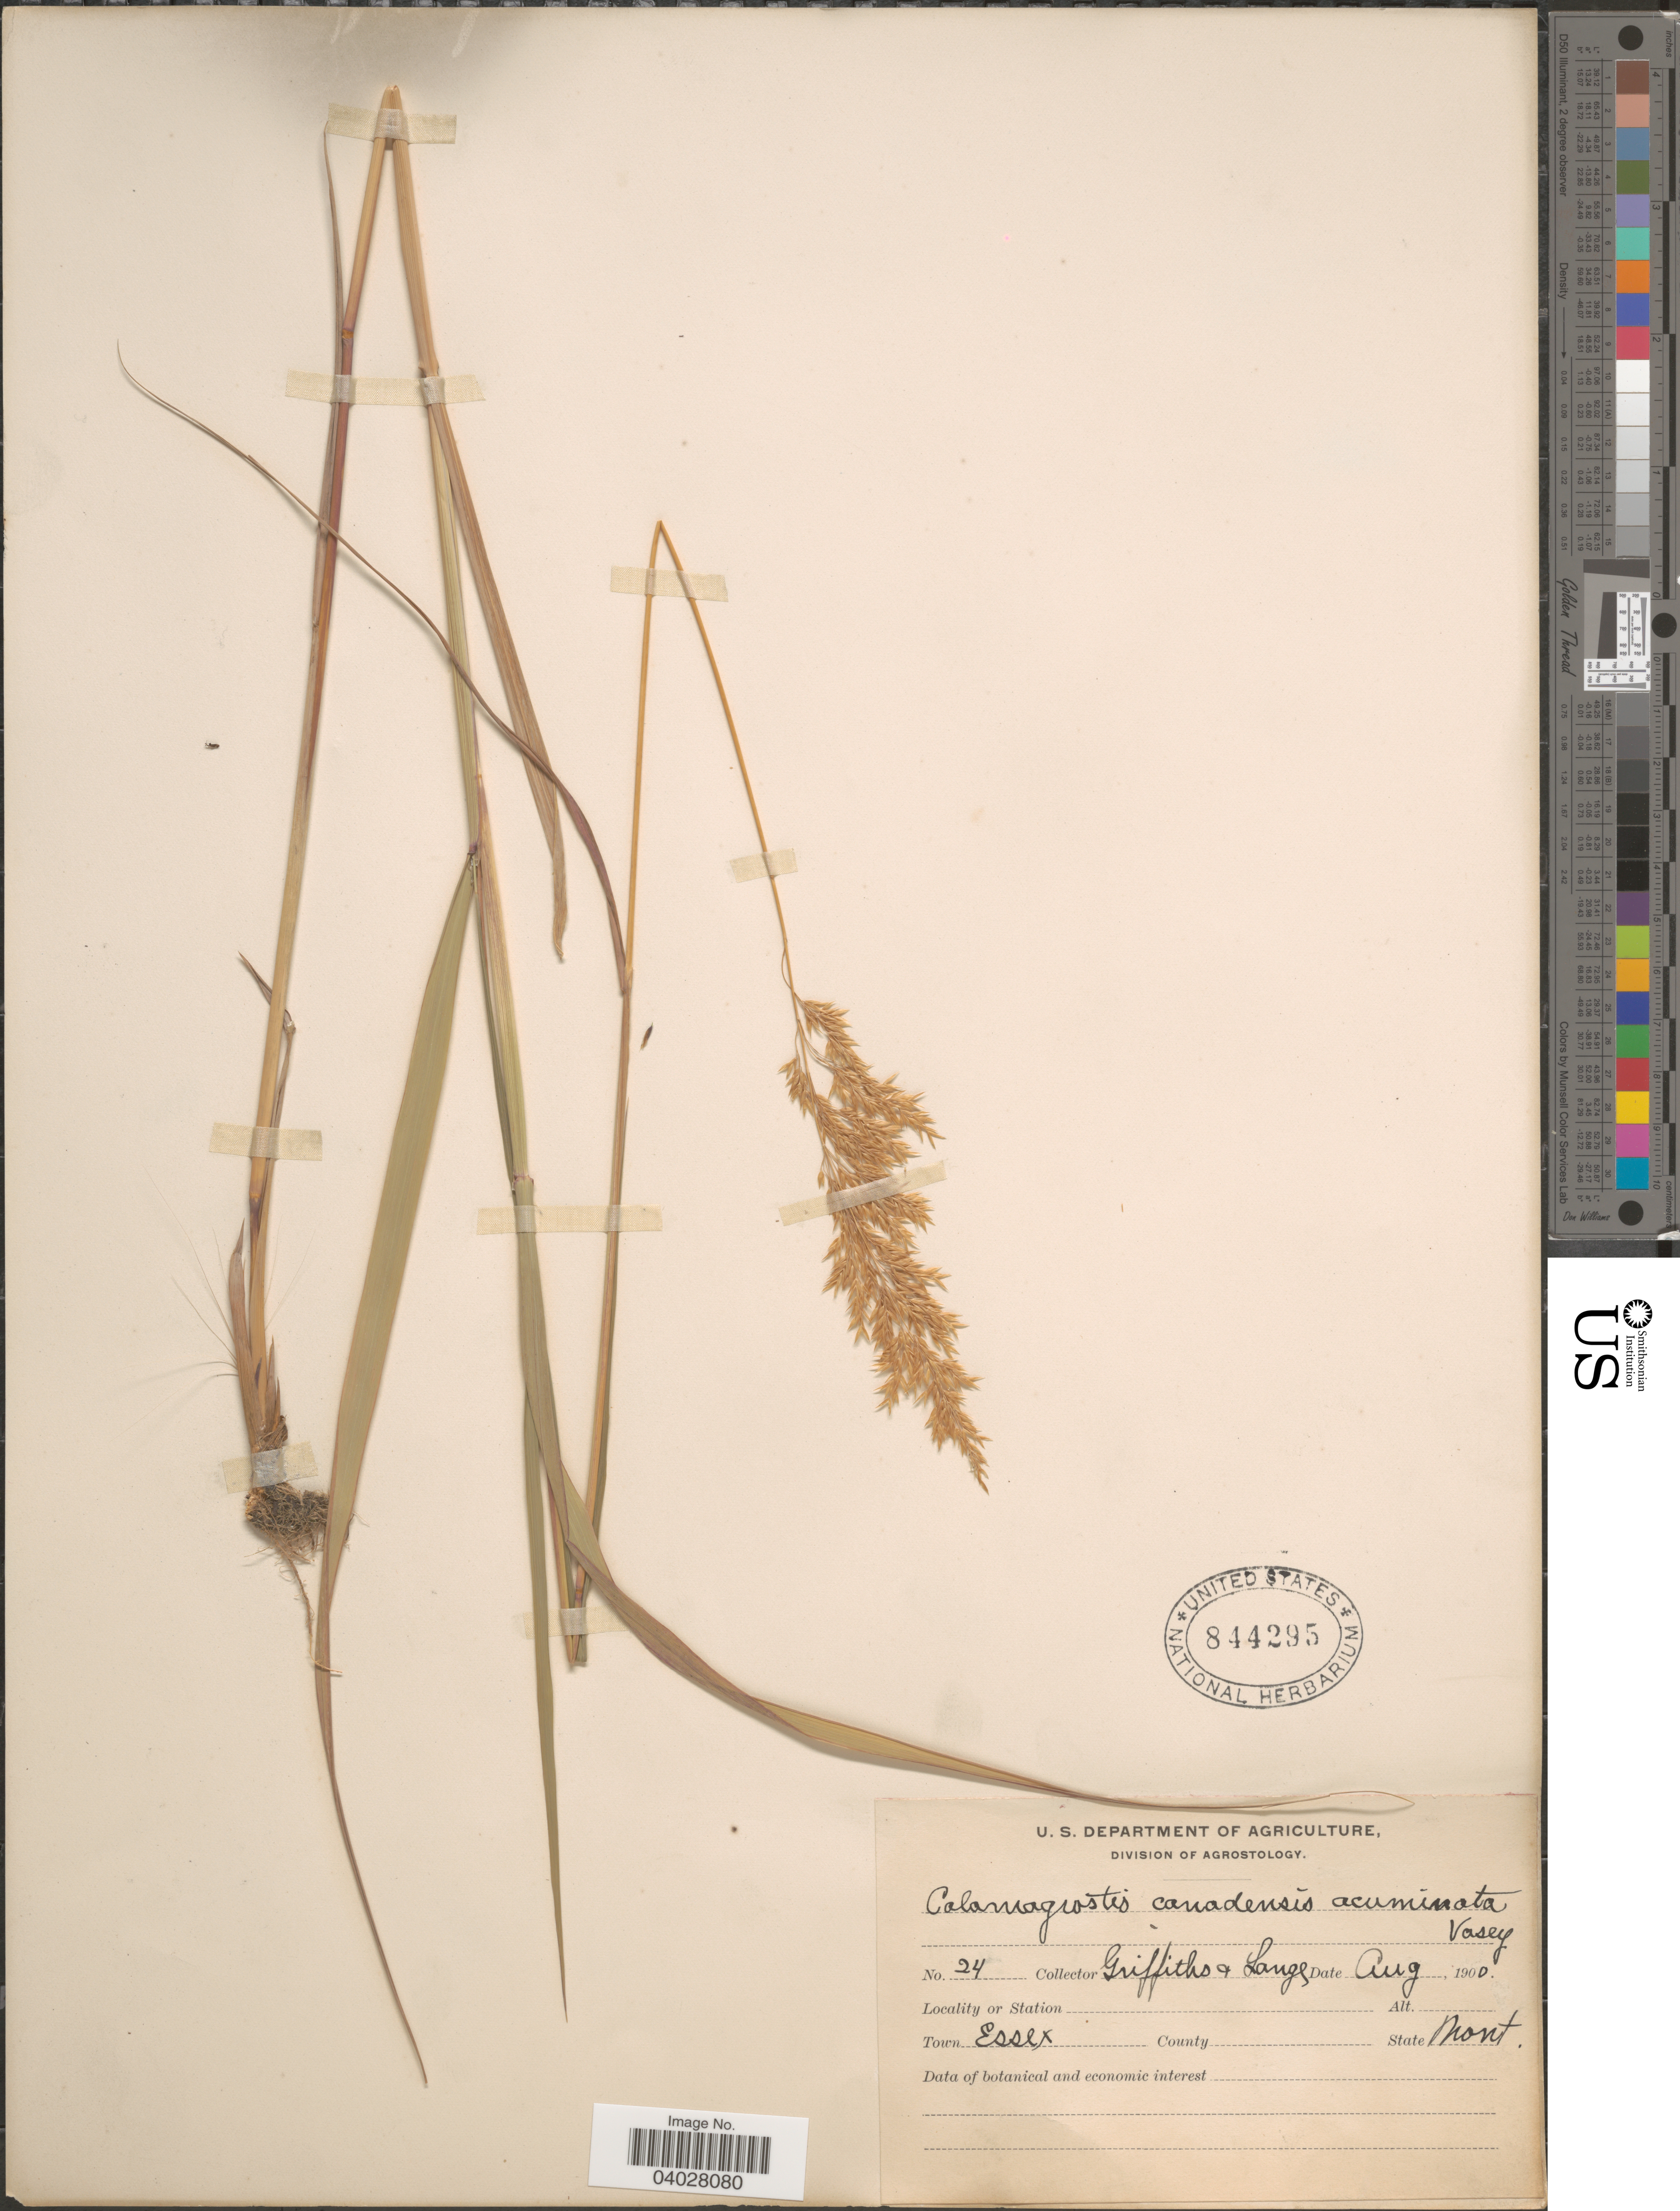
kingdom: Plantae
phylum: Tracheophyta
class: Liliopsida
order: Poales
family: Poaceae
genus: Calamagrostis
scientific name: Calamagrostis canadensis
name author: (Michx.) P. Beauv.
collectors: -- Griffiths & -- Lange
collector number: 24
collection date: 1900-08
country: United States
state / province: Montana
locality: Town Essex.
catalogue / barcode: US 844295